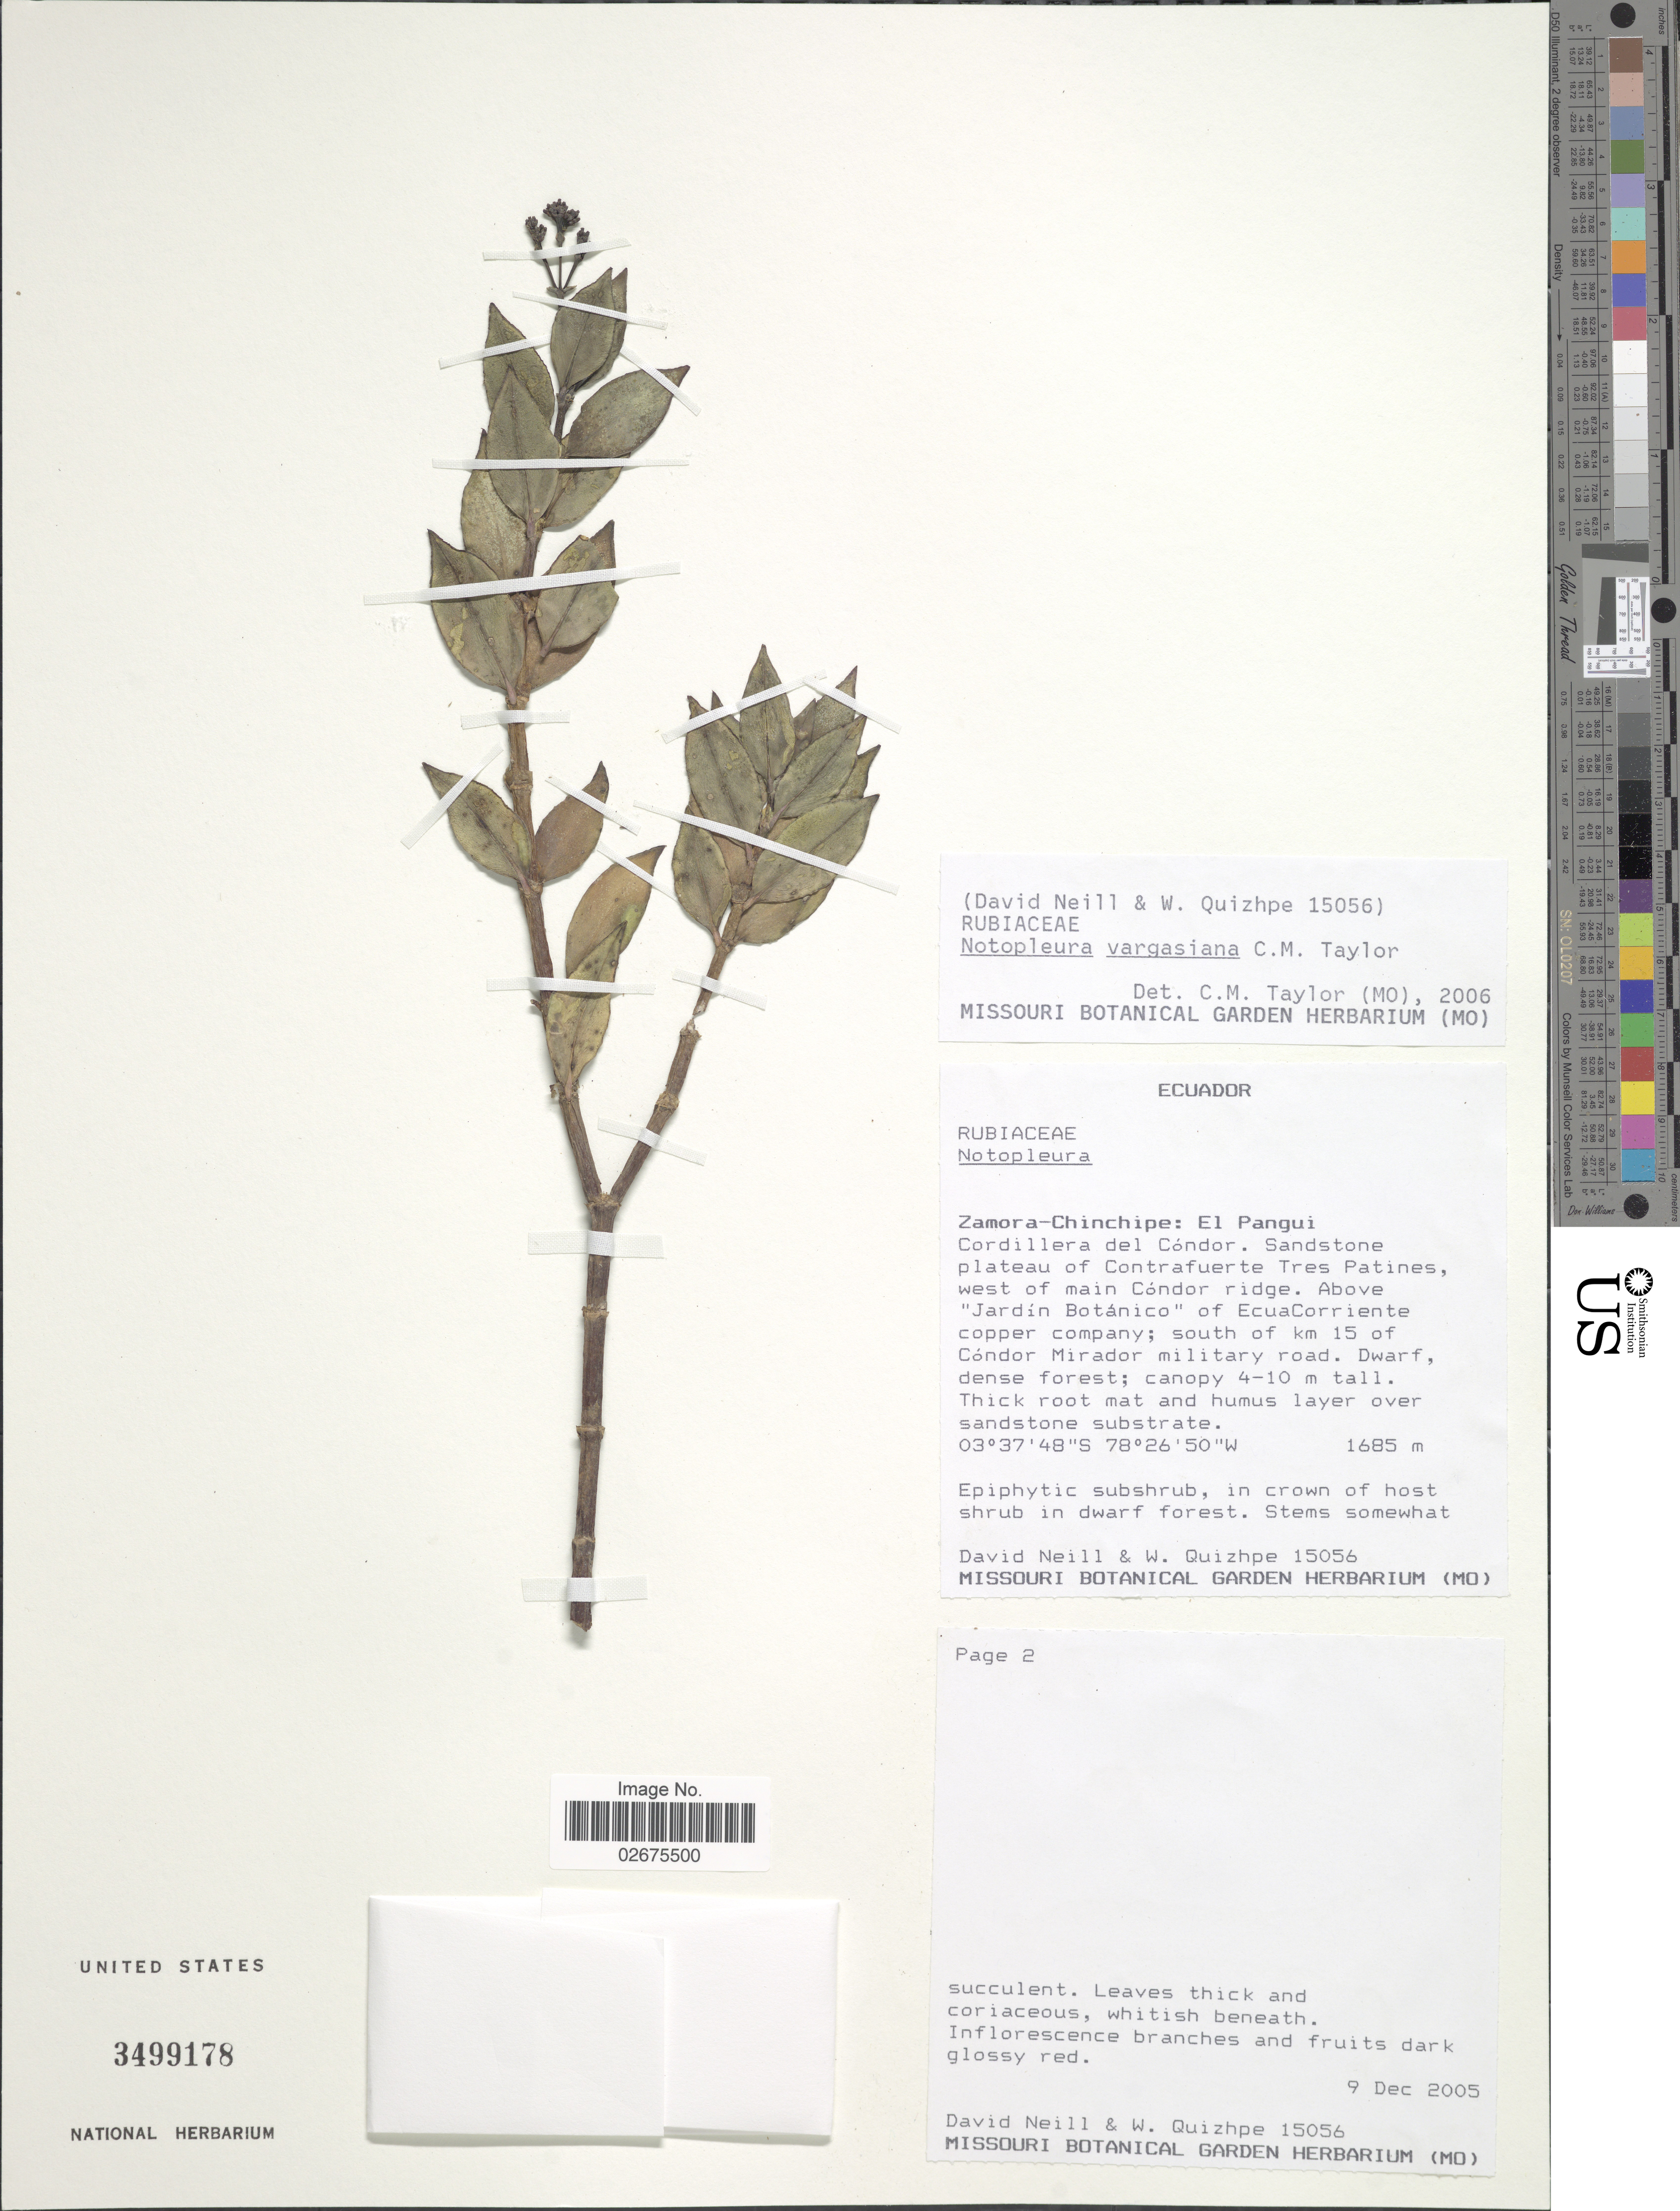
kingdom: Plantae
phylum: Tracheophyta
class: Magnoliopsida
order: Gentianales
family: Rubiaceae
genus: Notopleura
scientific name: Notopleura vargasiana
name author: C.M. Taylor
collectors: D. A. Neill & W. Quizhpe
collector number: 15056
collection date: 2005-12-09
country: Ecuador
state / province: Zamora-Chinchipe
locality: El pangui. Cordillera del Condor. Sndstone plateau of Contrafuerte Tres Patines, west of main Condor ridge, Above "Jardin Botanico"of EcuaCorriente copper company. south of km 15 of Condor Mirador military road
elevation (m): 1685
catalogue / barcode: US 3499178